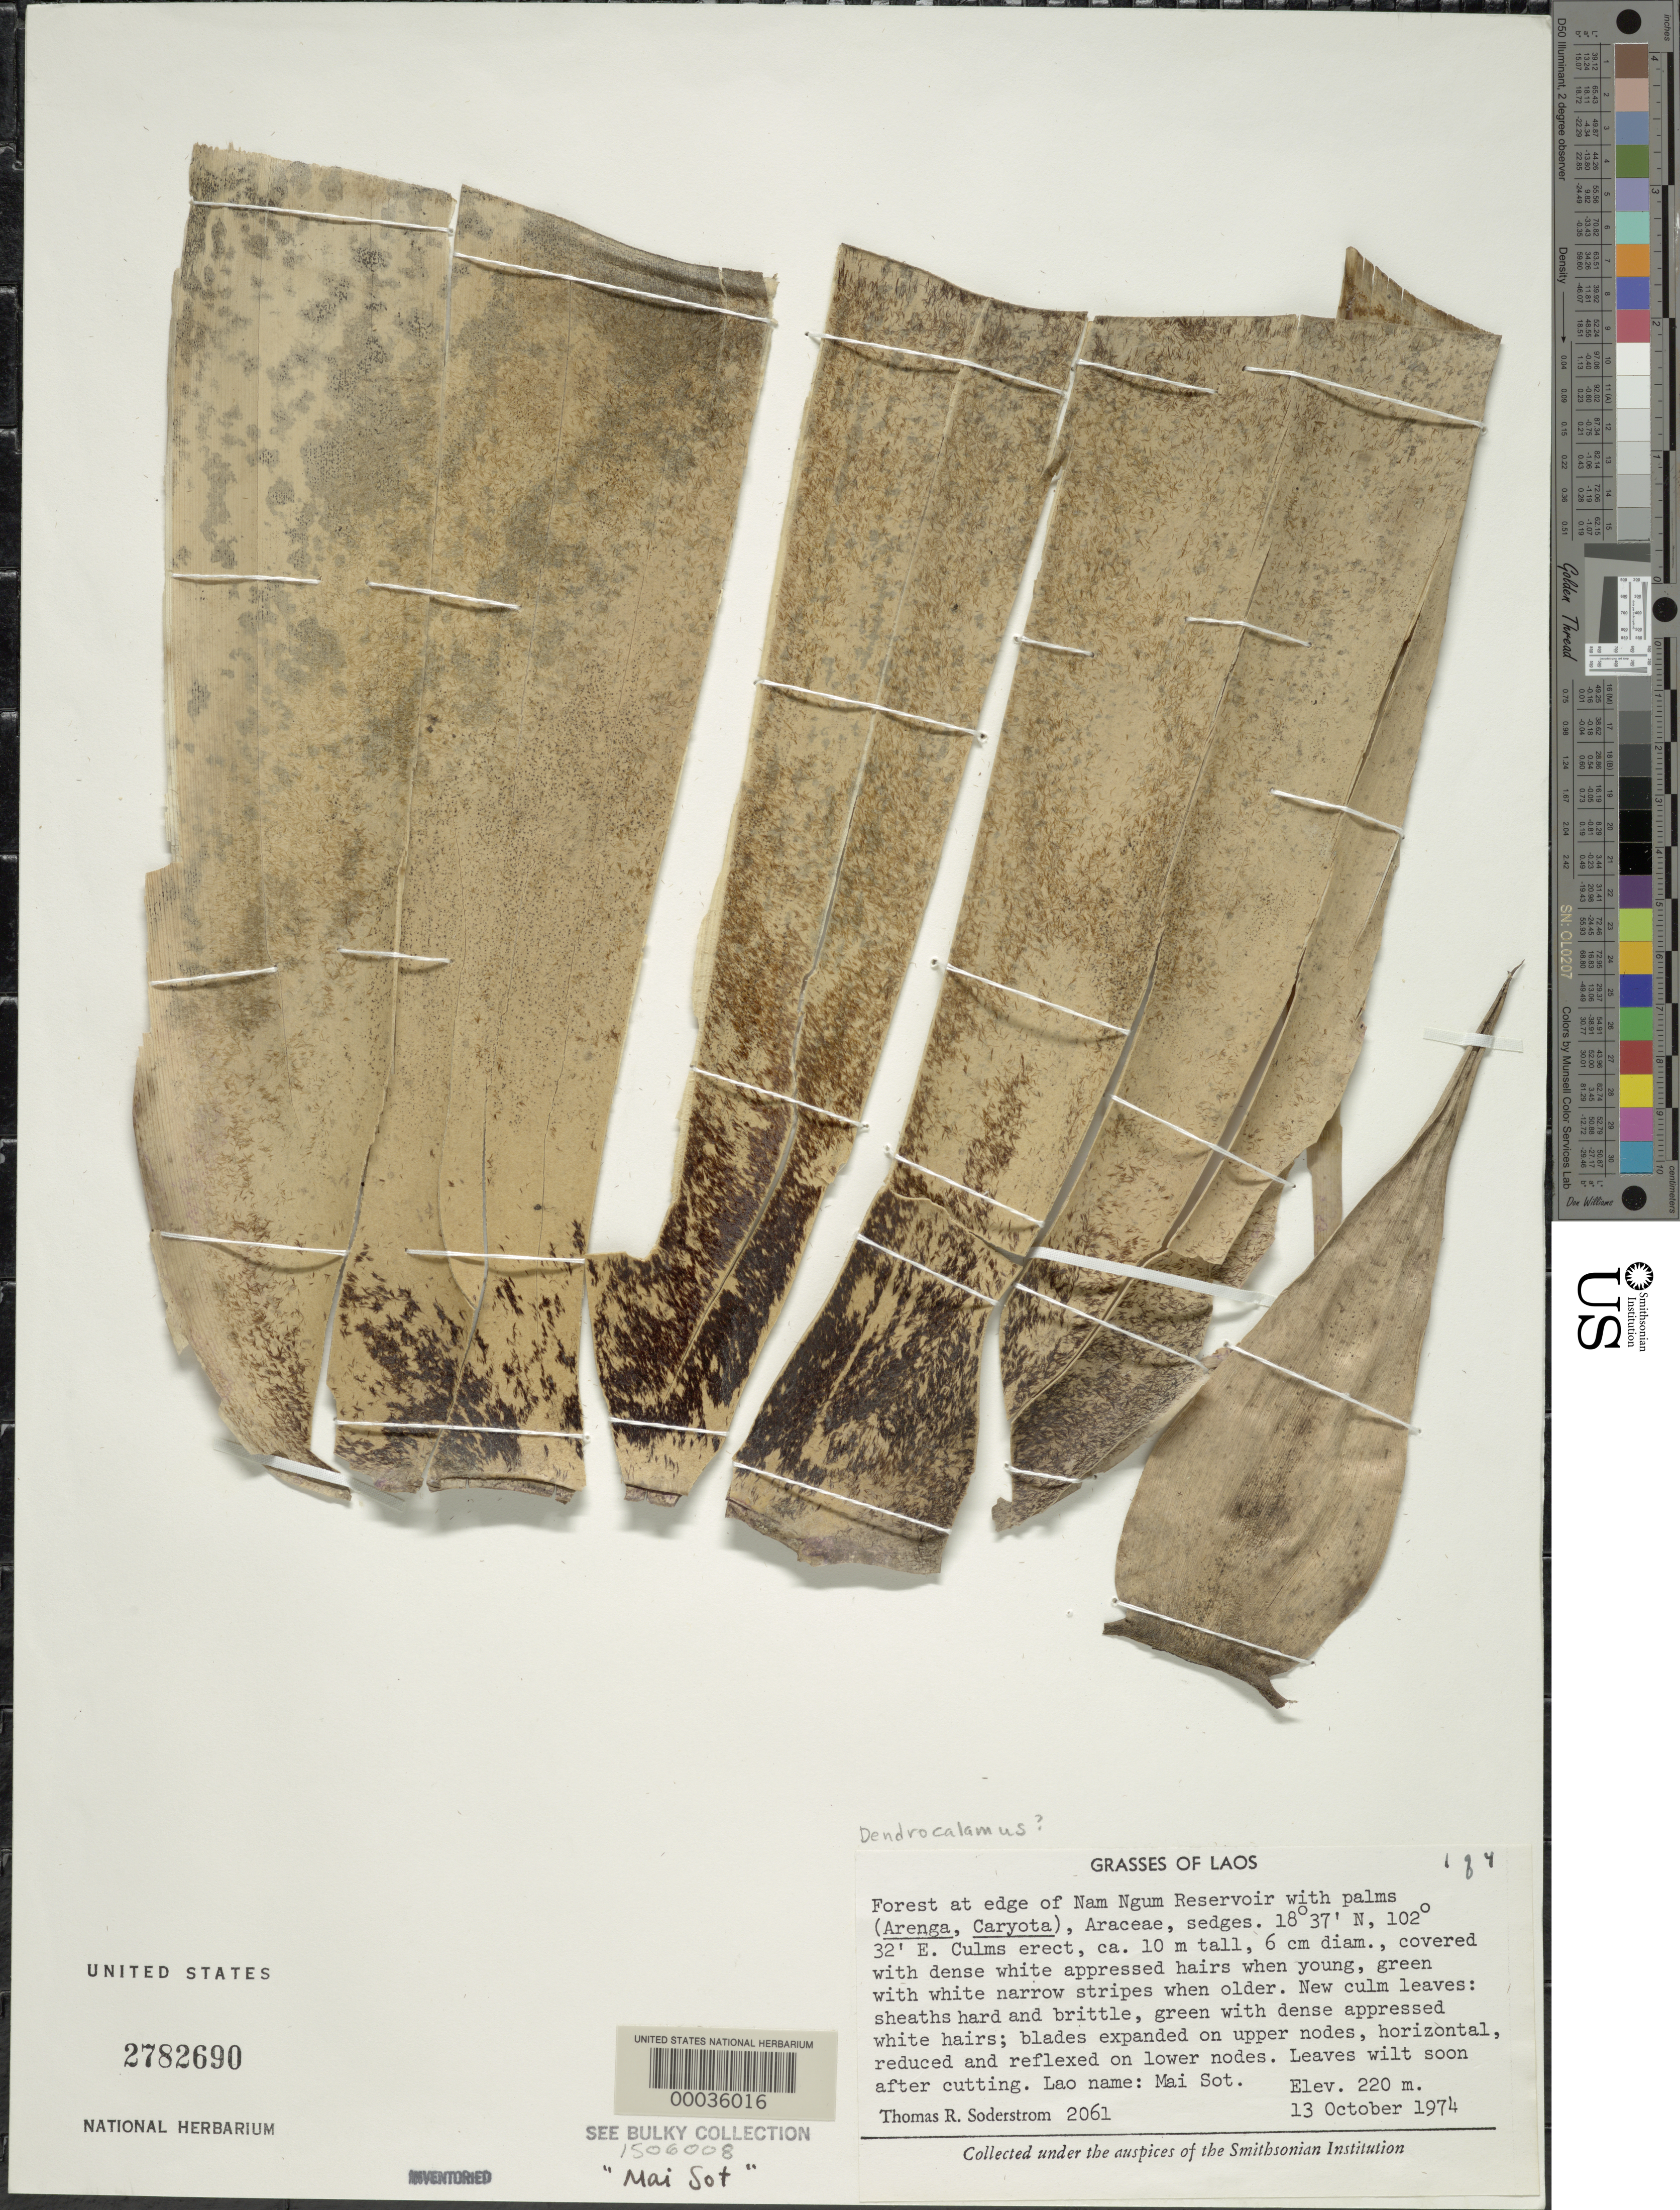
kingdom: Plantae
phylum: Tracheophyta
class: Liliopsida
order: Poales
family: Poaceae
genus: Dendrocalamus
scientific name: Dendrocalamus sp.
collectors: T. R. Soderstrom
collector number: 2061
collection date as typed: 13 Oct 1974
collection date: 1974-10-13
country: Laos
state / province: Viangchan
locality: Nam Ngum Reservoir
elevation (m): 220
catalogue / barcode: US 2782690